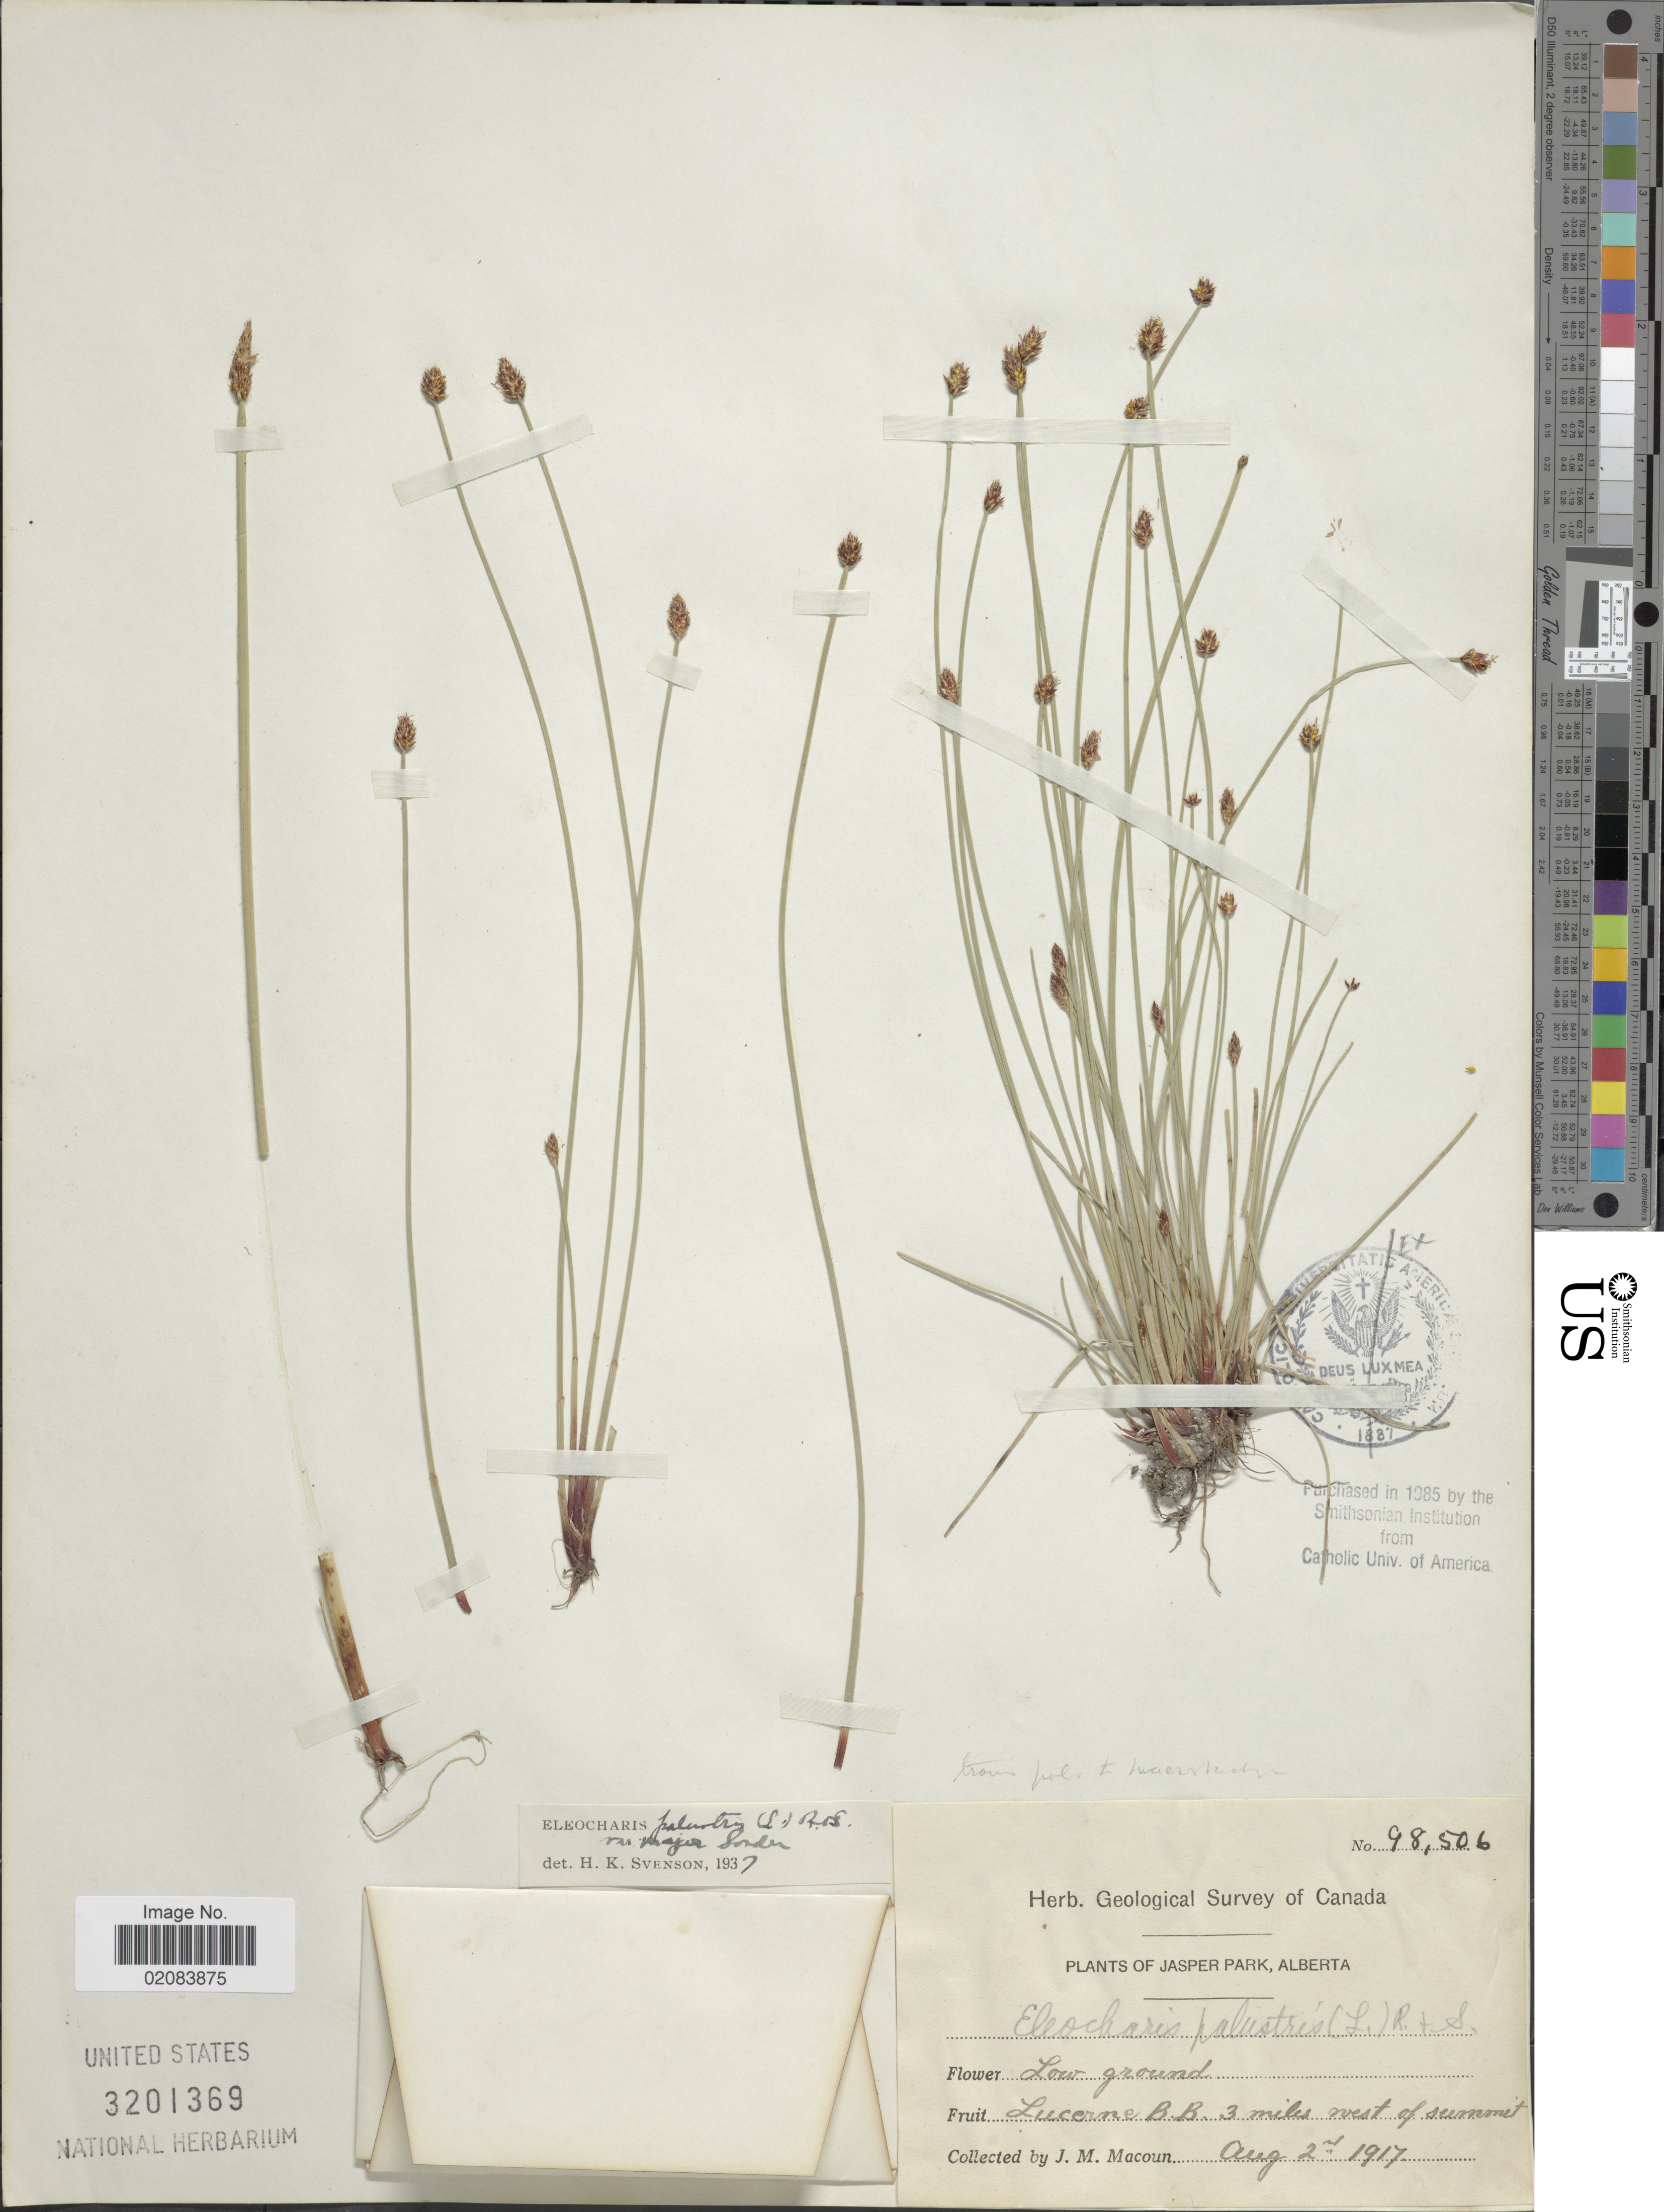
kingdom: Plantae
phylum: Tracheophyta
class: Liliopsida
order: Poales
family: Cyperaceae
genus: Eleocharis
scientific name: Eleocharis palustris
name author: (L.) Roem. & Schult.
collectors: J. M. Macoun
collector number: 98506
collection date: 1917-08-02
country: Canada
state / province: Alberta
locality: Jasper Park. Lucerne B. B. 3 miles west of summit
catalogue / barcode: US 3201369